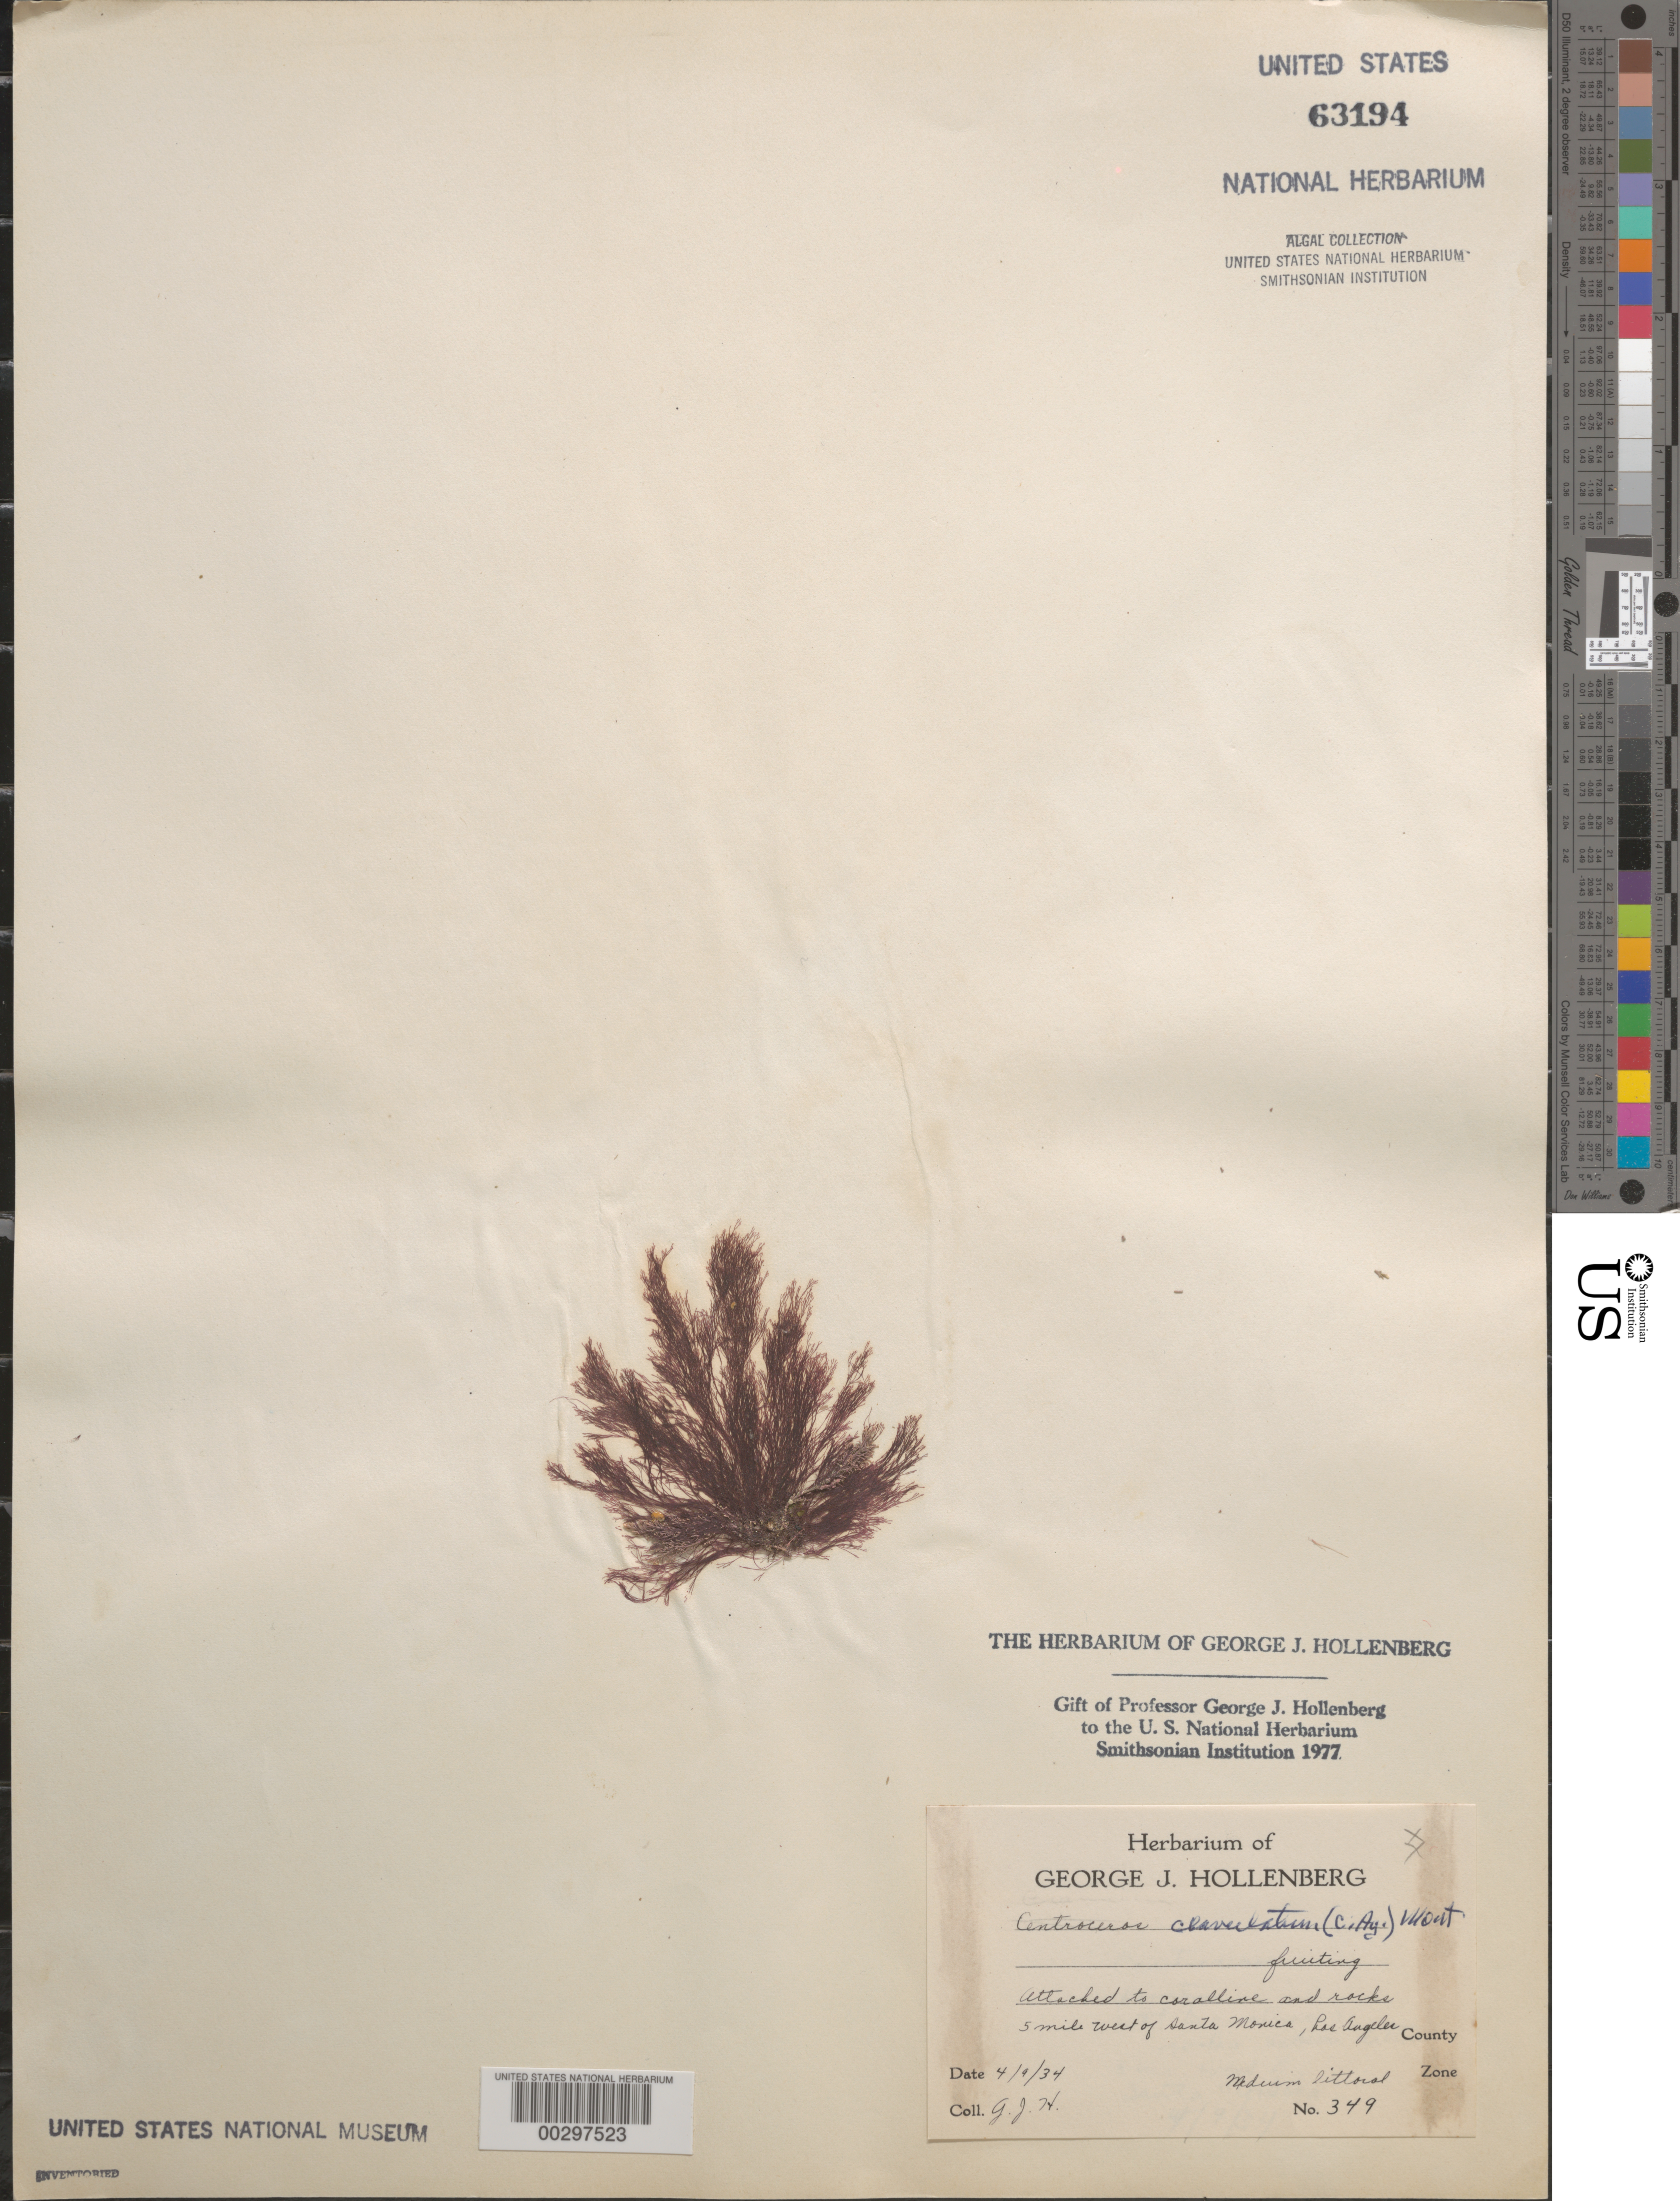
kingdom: Plantae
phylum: Rhodophyta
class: Florideophyceae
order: Ceramiales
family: Ceramiaceae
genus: Centroceras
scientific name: Centroceras clavulatum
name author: (C. Agardh) Mont.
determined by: Hollenberg, George J.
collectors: G. Hollenberg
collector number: GJH 349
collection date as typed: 09 Apr 1934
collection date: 1934-04-09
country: United States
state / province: California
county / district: Los Angeles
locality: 5 miles west of Santa Monica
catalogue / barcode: US 63194